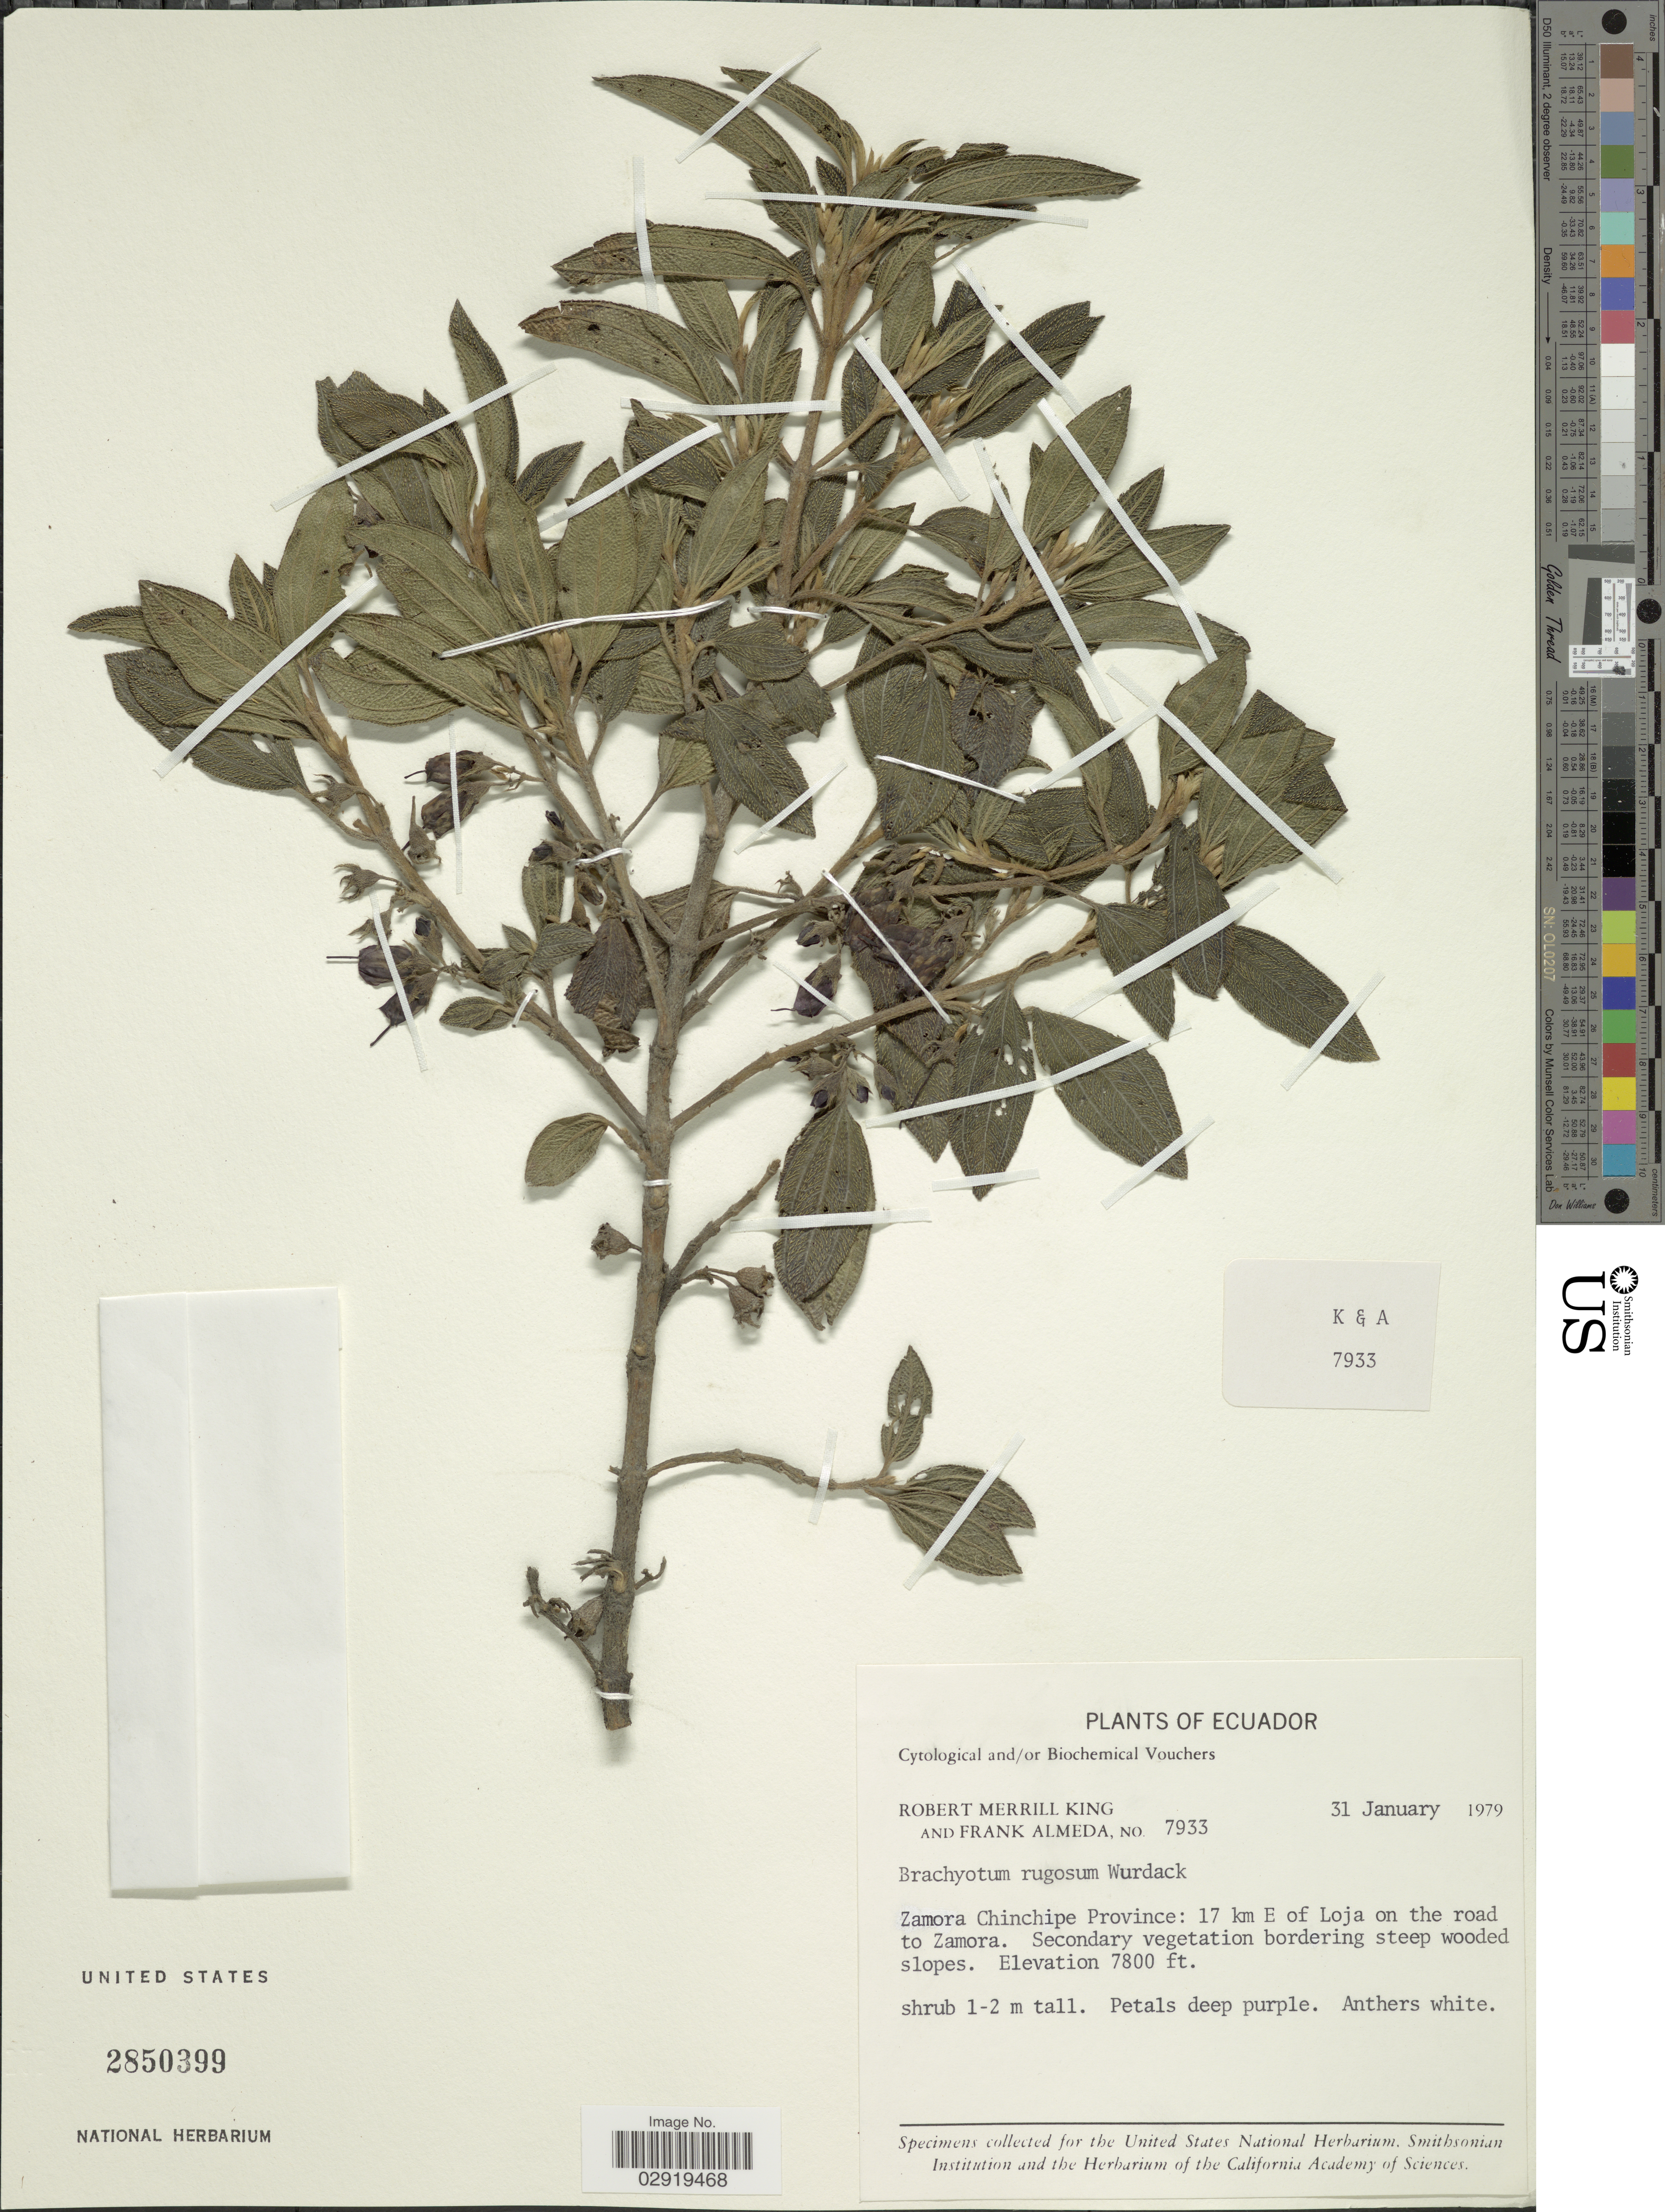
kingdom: Plantae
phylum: Tracheophyta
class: Magnoliopsida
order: Myrtales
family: Melastomataceae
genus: Brachyotum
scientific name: Brachyotum rugosum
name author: Wurdack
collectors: R. M. King & F. Almeda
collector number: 7933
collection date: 1979-01-31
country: Ecuador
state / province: Zamora-Chinchipe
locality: Zamora Chinchipe Province: 17 km E of Loja on the road to Zamora.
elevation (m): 2377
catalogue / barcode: US 2850399